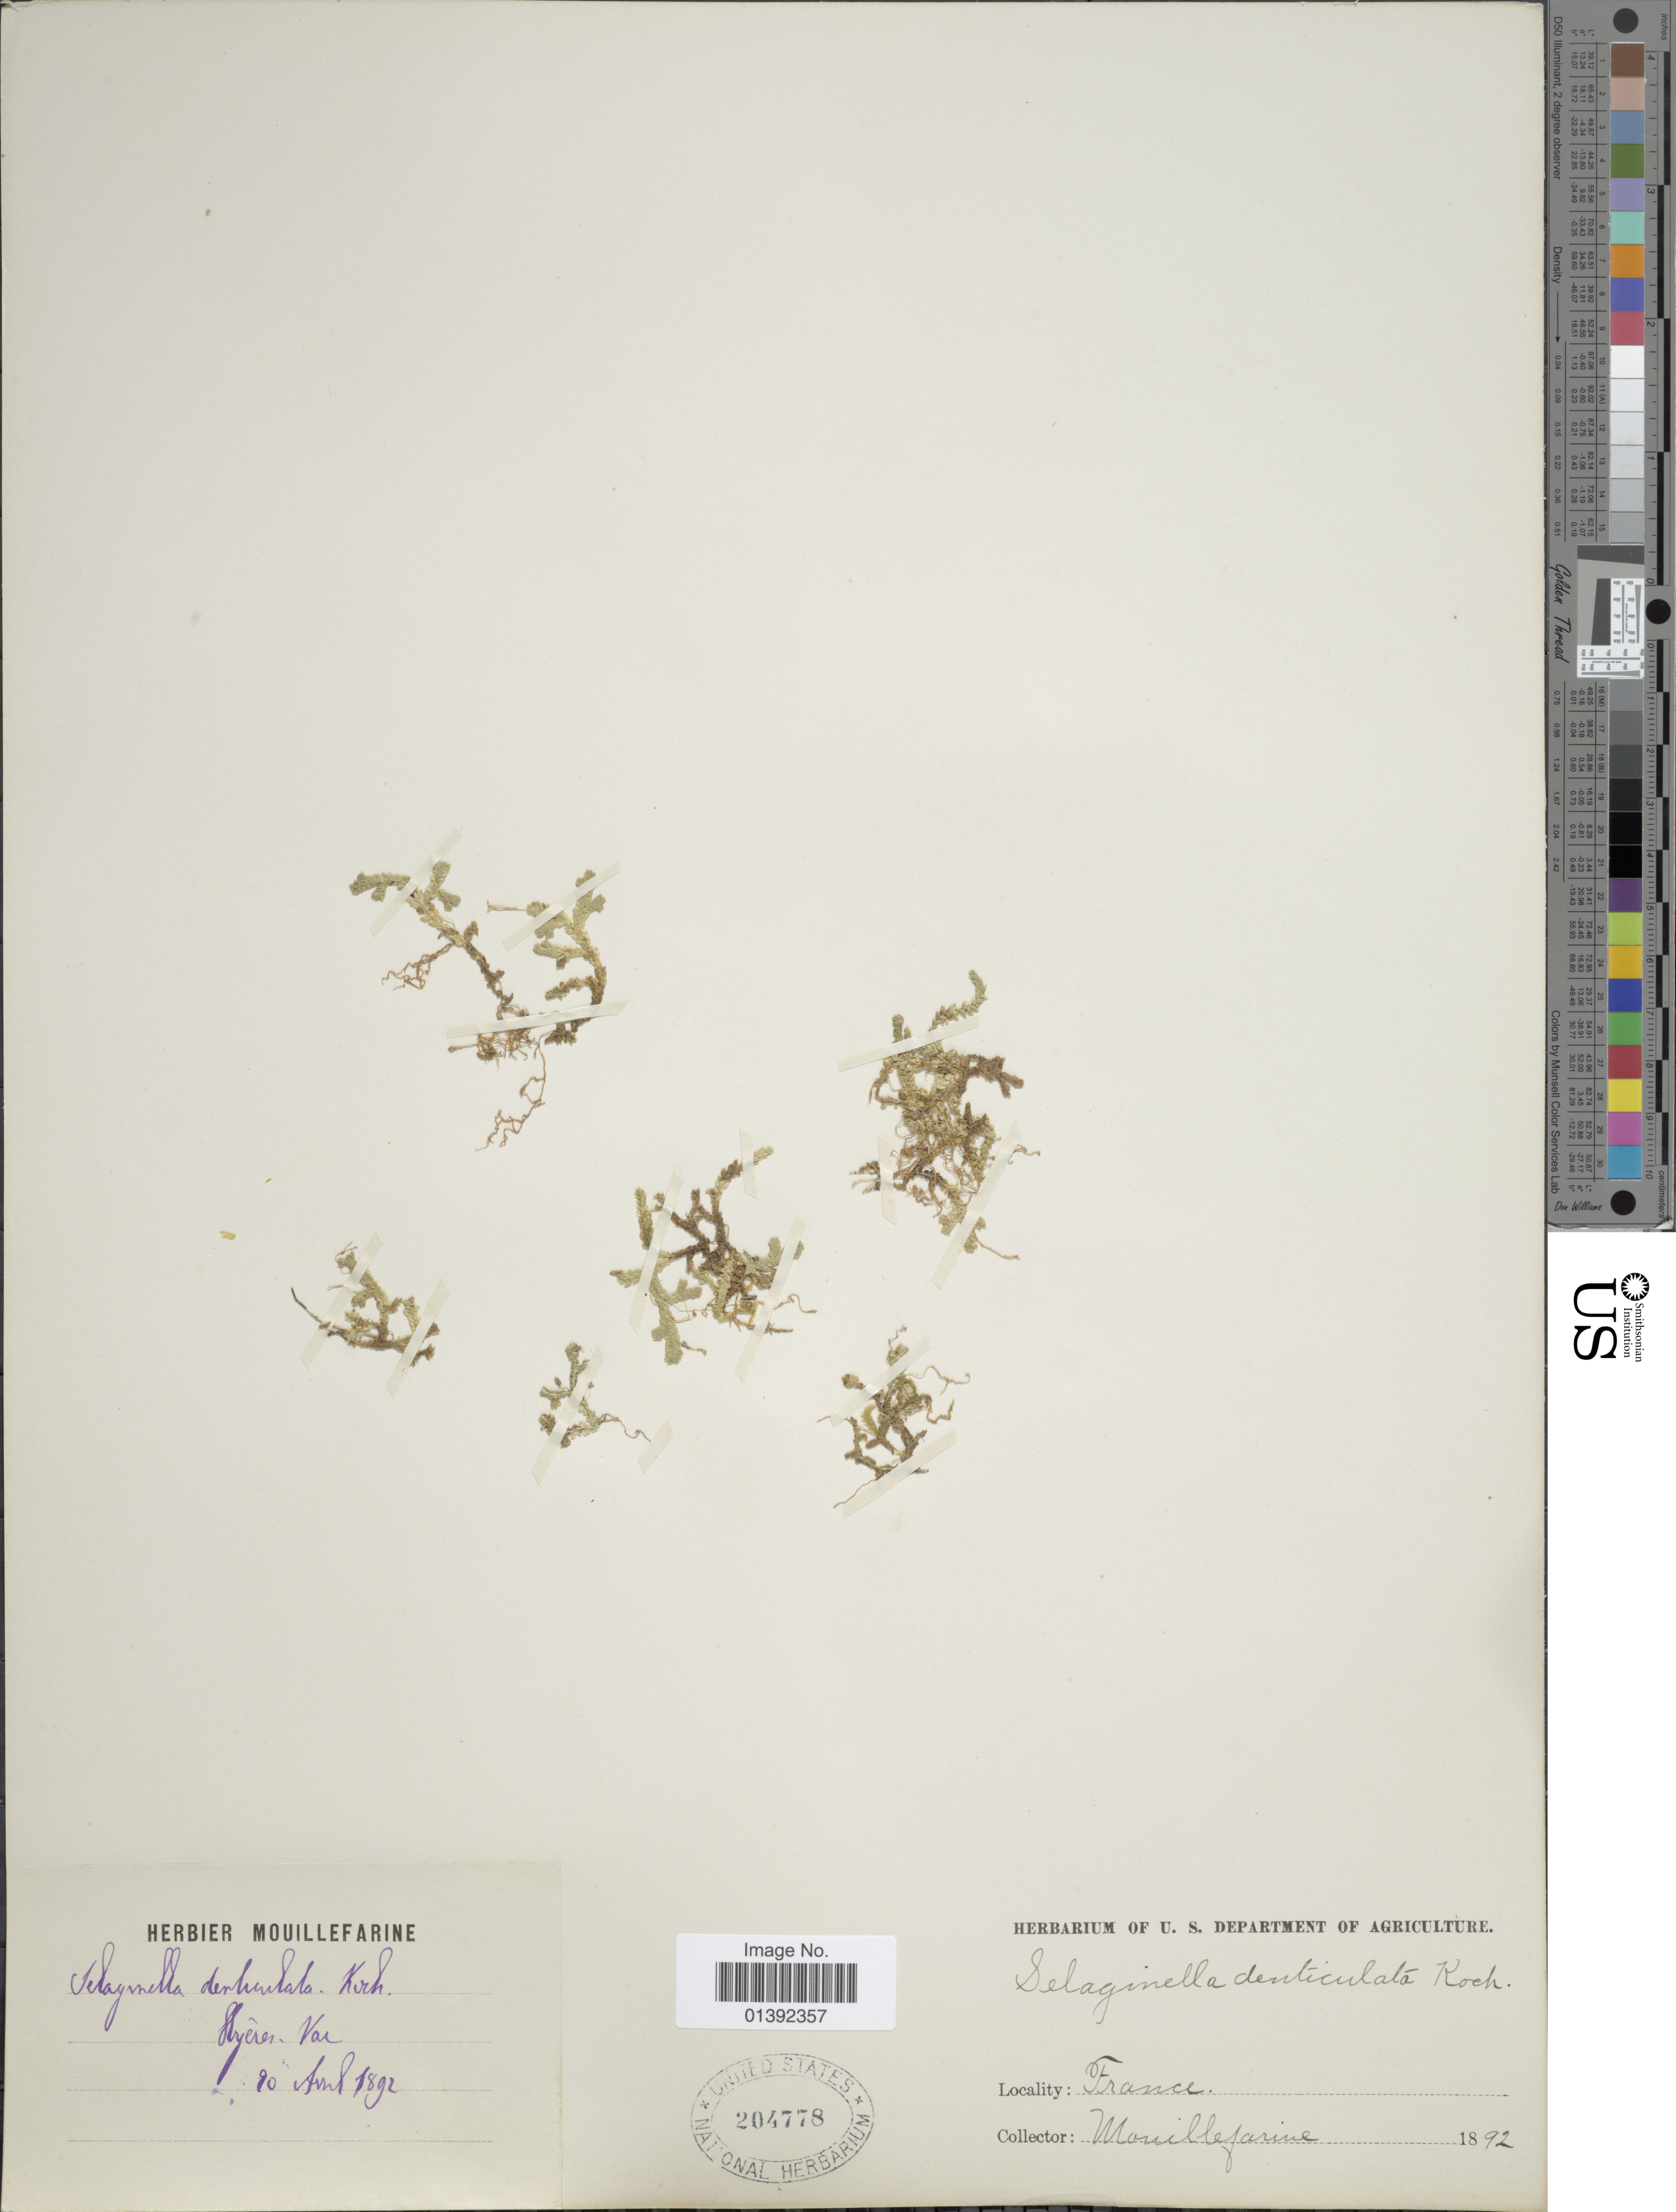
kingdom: Plantae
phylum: Tracheophyta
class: Lycopodiopsida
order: Selaginellales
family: Selaginellaceae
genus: Selaginella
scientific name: Selaginella denticulata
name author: (L.) Spring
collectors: A. Mouillefarine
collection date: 1892-04-20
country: France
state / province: Provence-Alpes-Côte d'Azur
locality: Hyères, Var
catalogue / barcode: US 204778